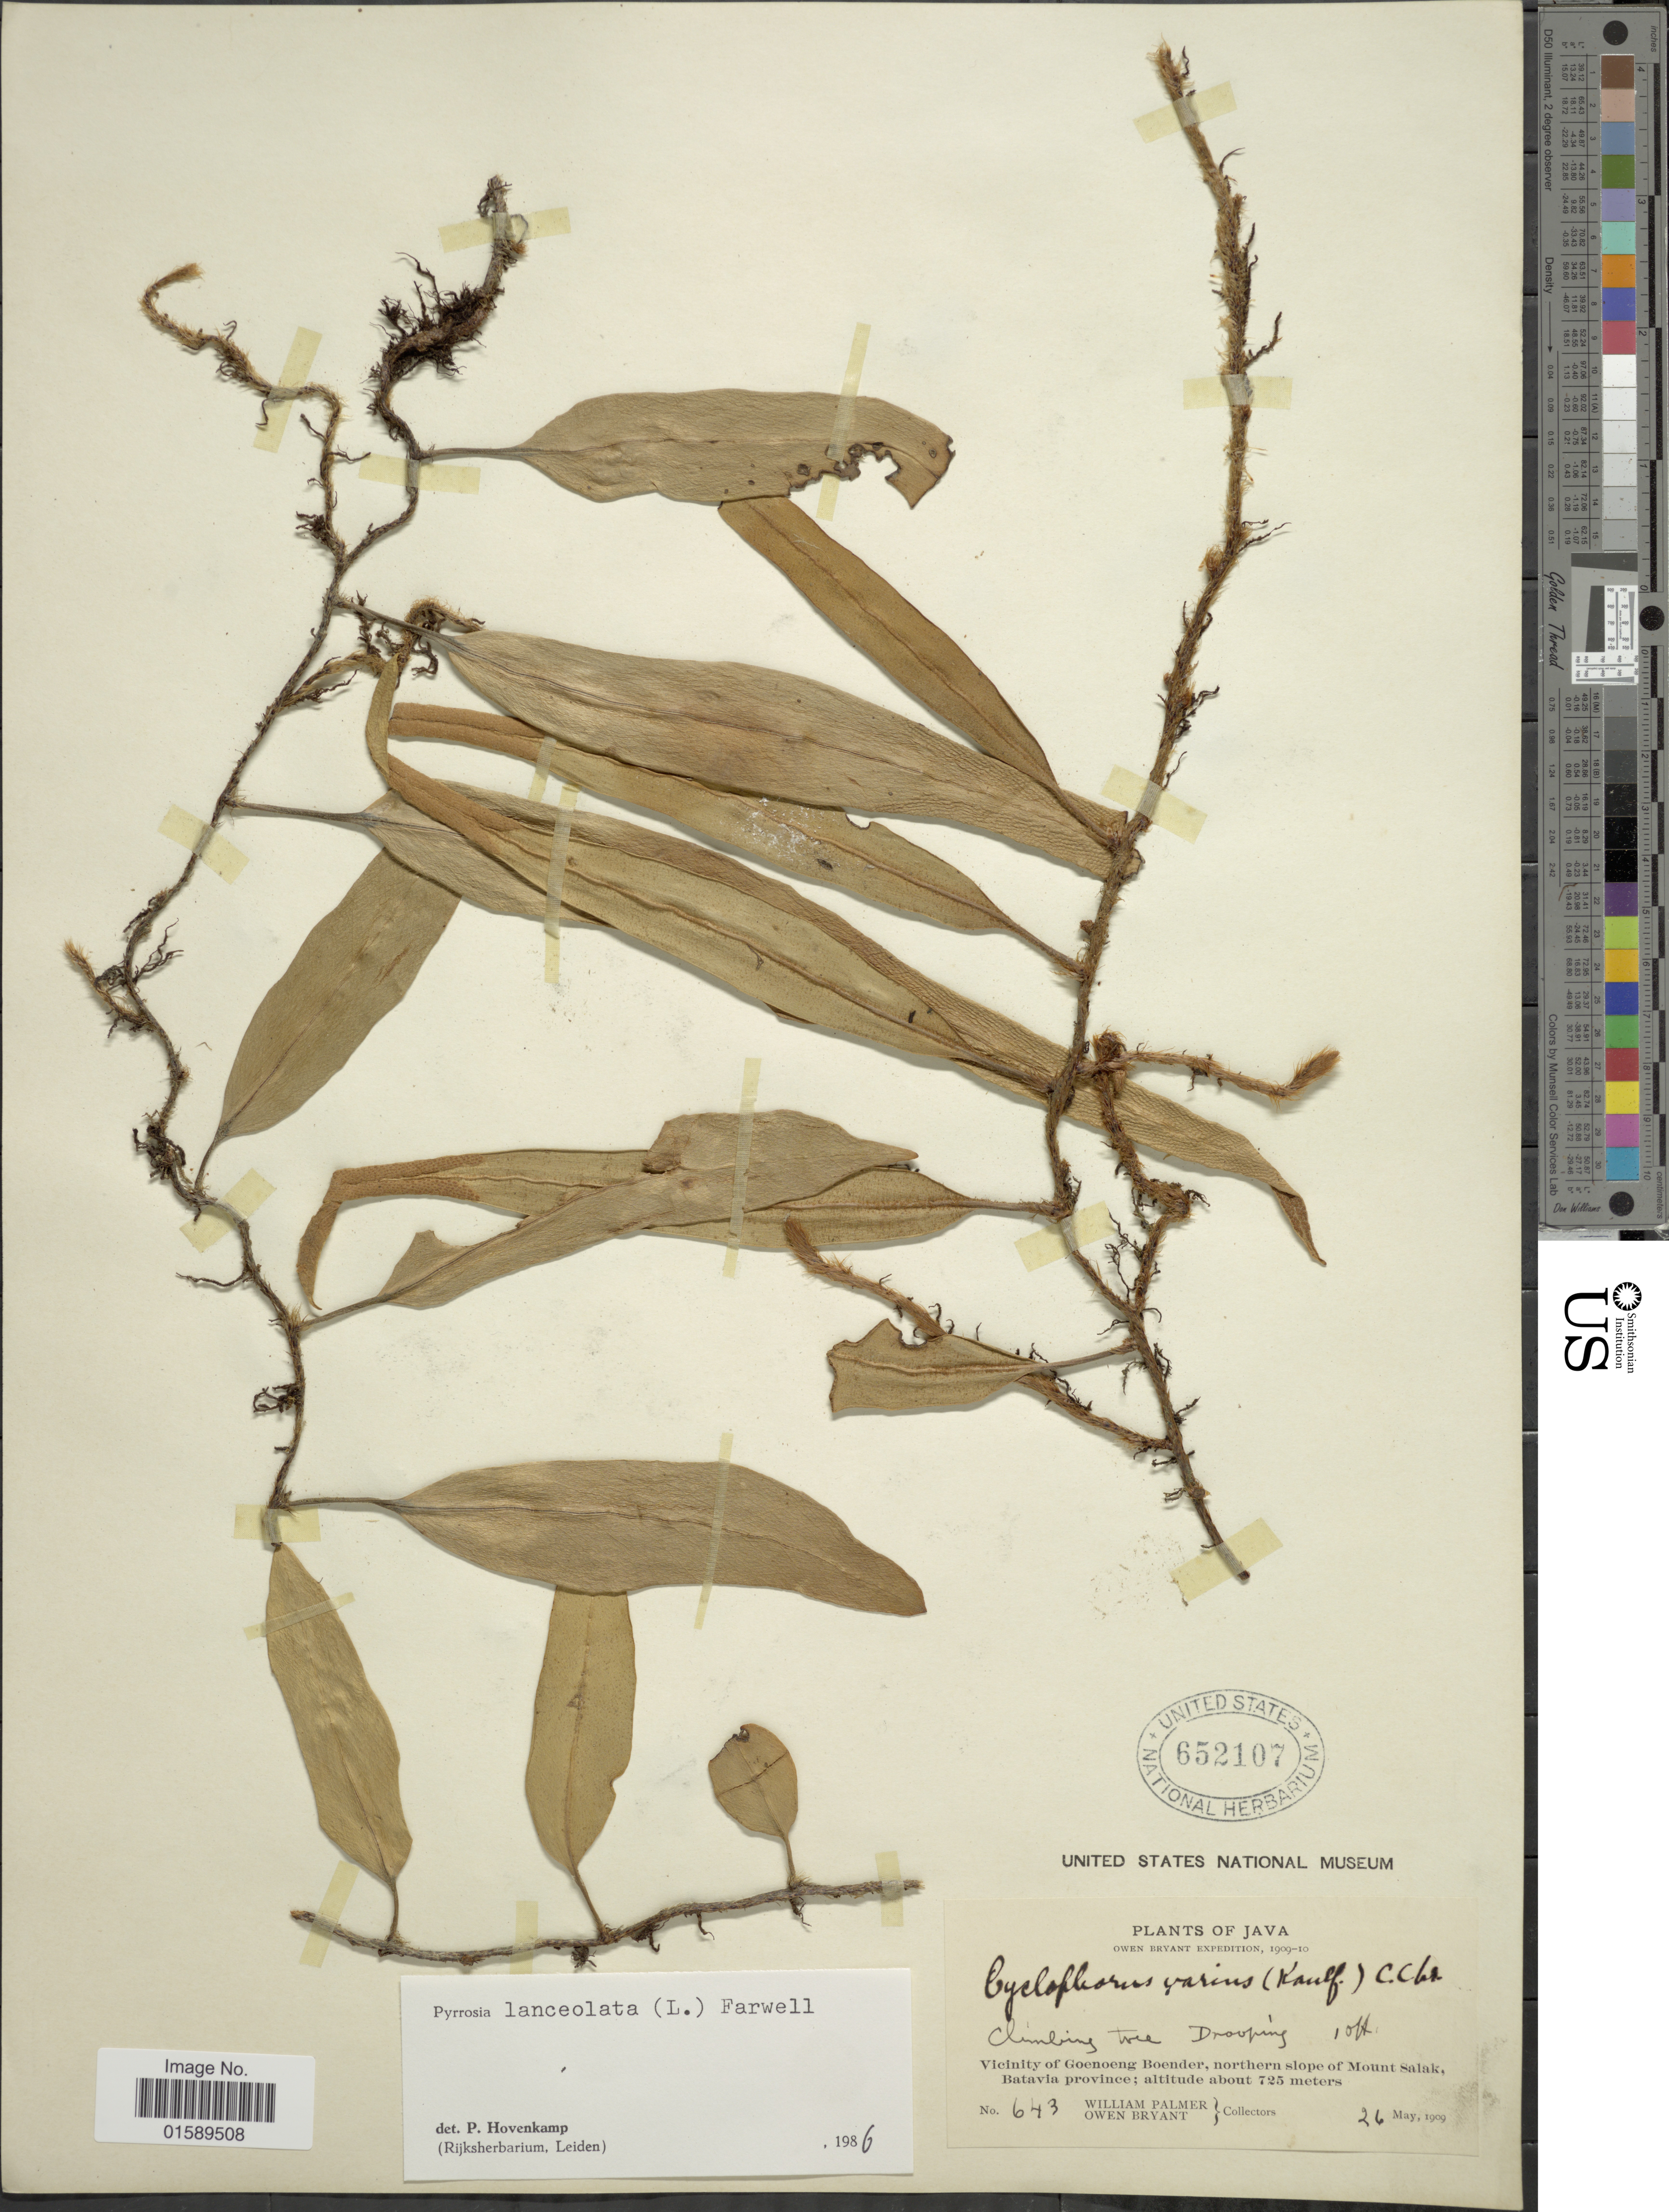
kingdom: Plantae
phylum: Tracheophyta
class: Polypodiopsida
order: Polypodiales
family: Polypodiaceae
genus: Pyrrosia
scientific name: Pyrrosia lanceolata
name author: (L.) Farw.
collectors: W. Palmer & O. Bryant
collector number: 643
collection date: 1909-05-26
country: Indonesia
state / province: Java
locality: Java. Vicinity of Goenoeng Boender, northern slope of Mount Salak, Batavia province.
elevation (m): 725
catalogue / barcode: US 652107